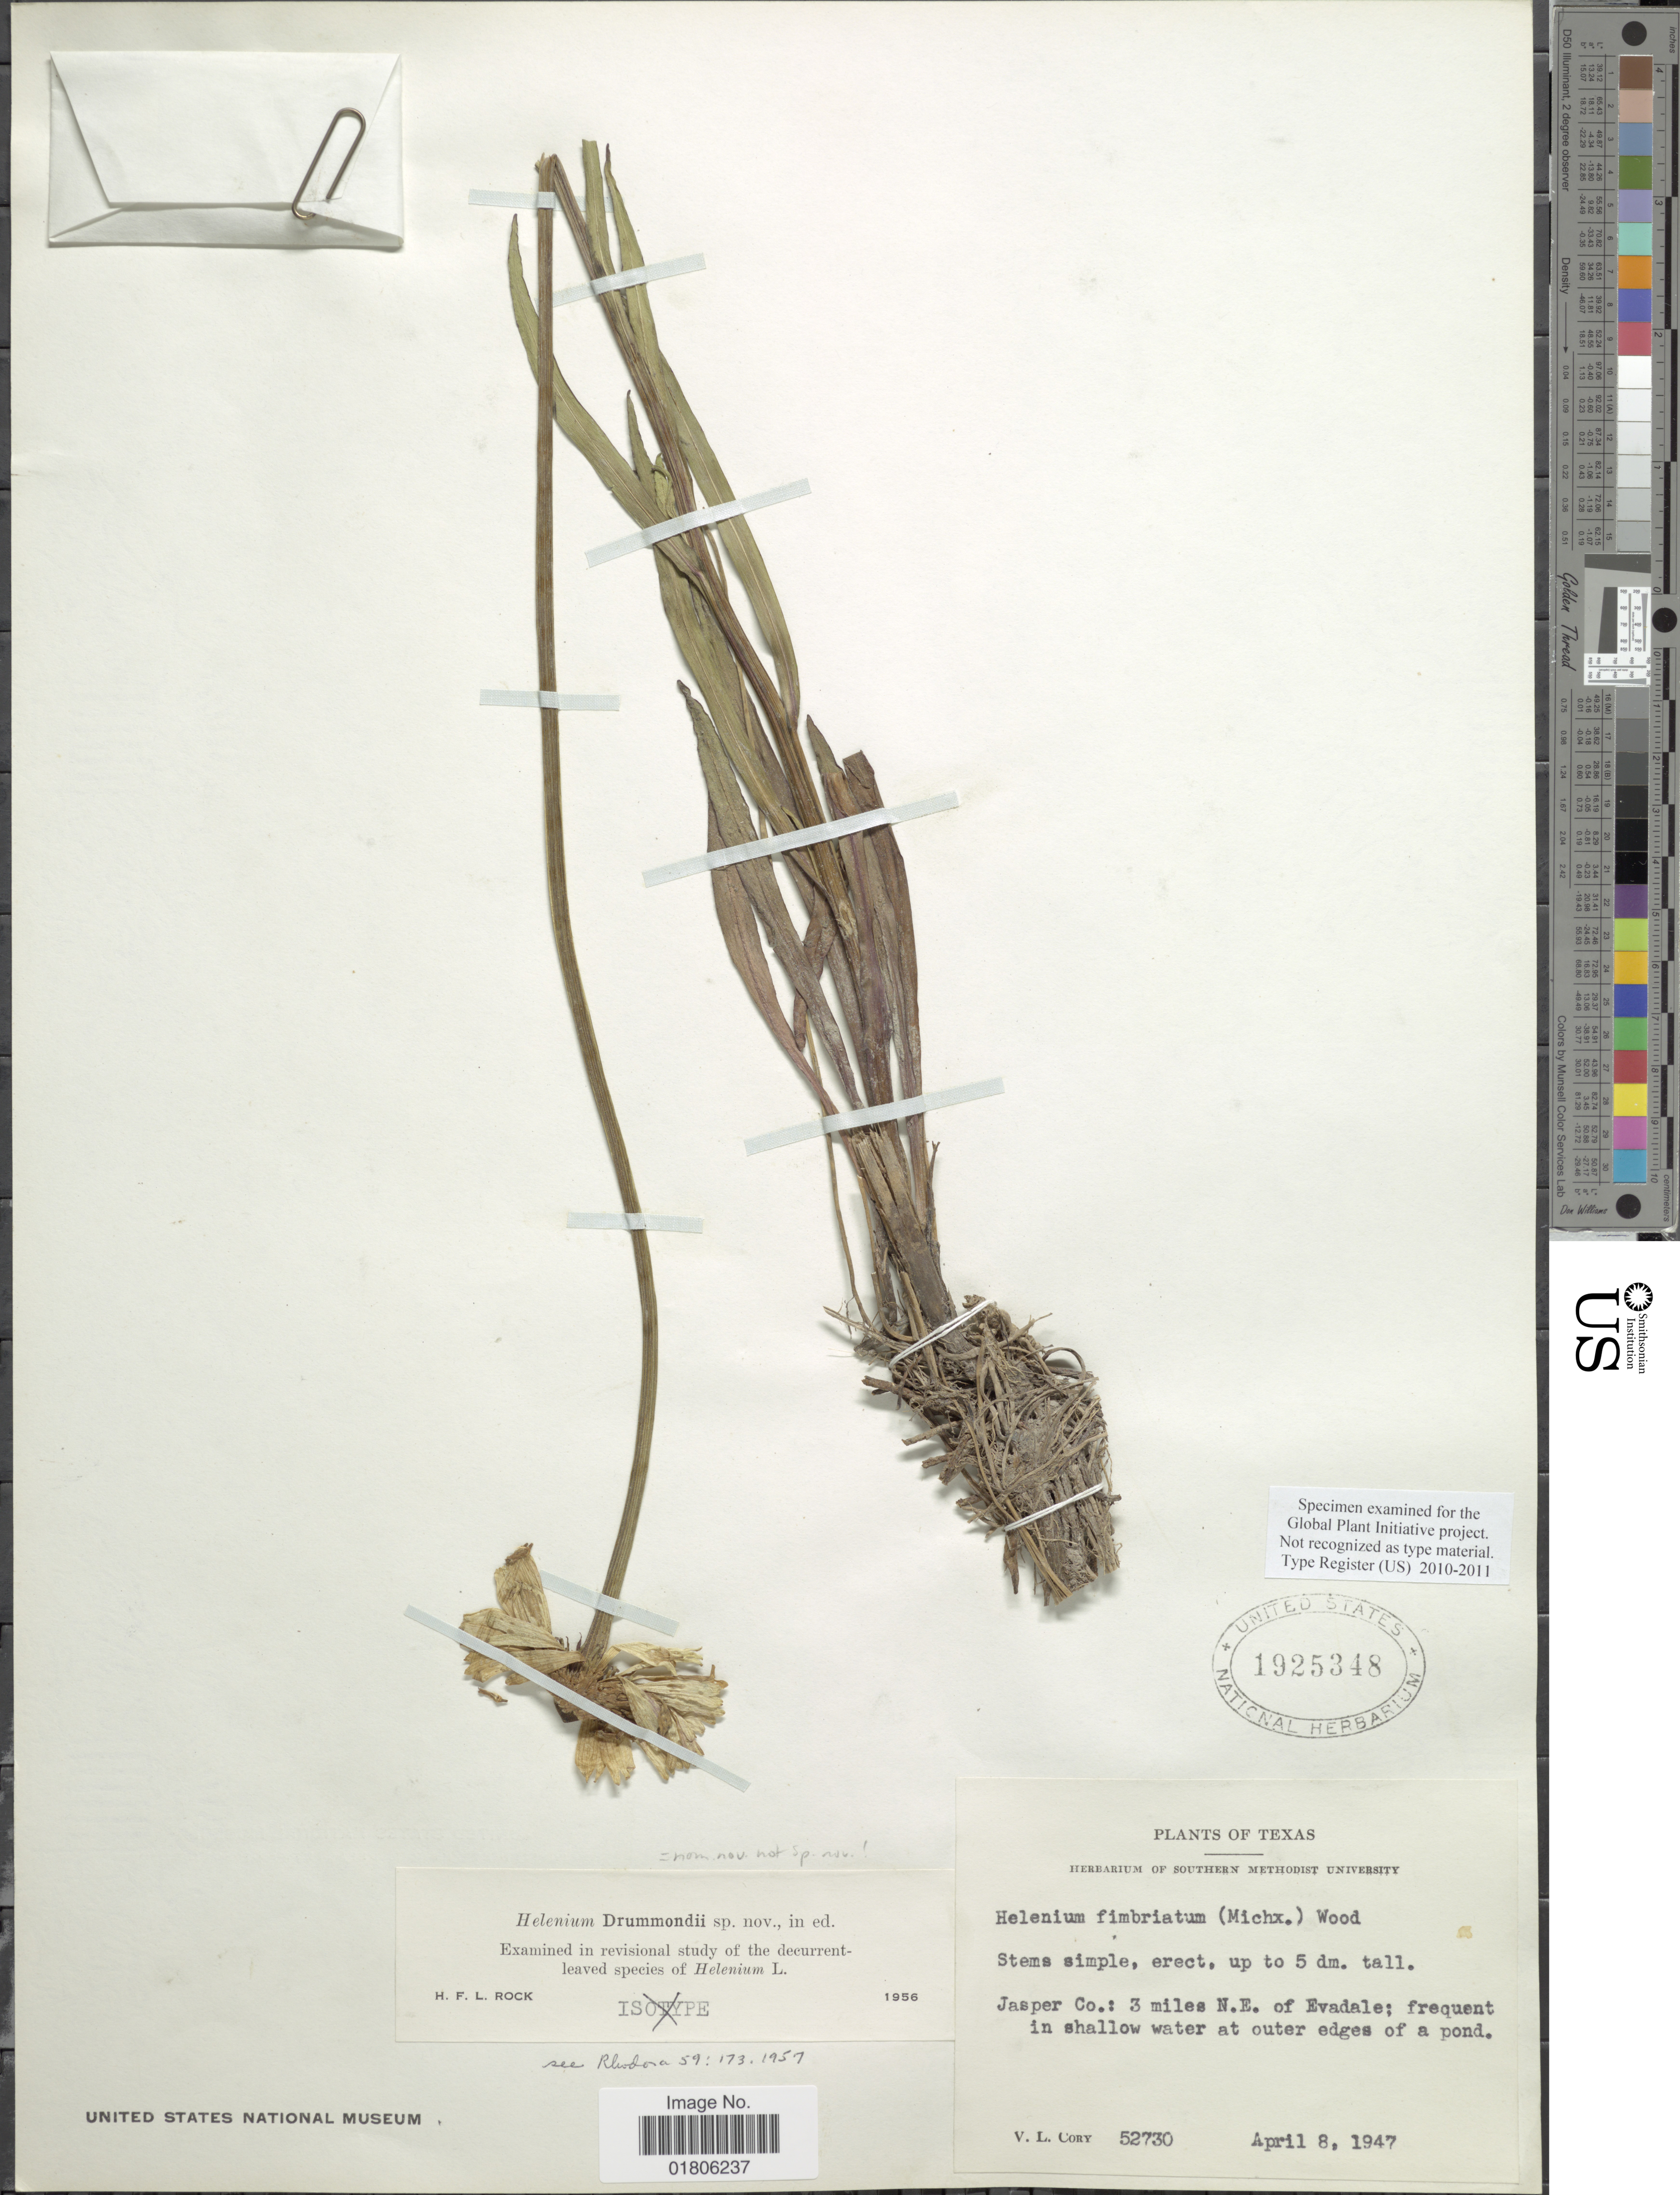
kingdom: Plantae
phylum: Tracheophyta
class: Magnoliopsida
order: Asterales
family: Asteraceae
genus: Helenium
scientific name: Helenium drummondii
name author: H. Rock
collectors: V. Cory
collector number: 52730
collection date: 1947-04-08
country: United States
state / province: Texas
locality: Jasoer Co.: 3 miles N.E. of Evadale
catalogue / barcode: US 1925348